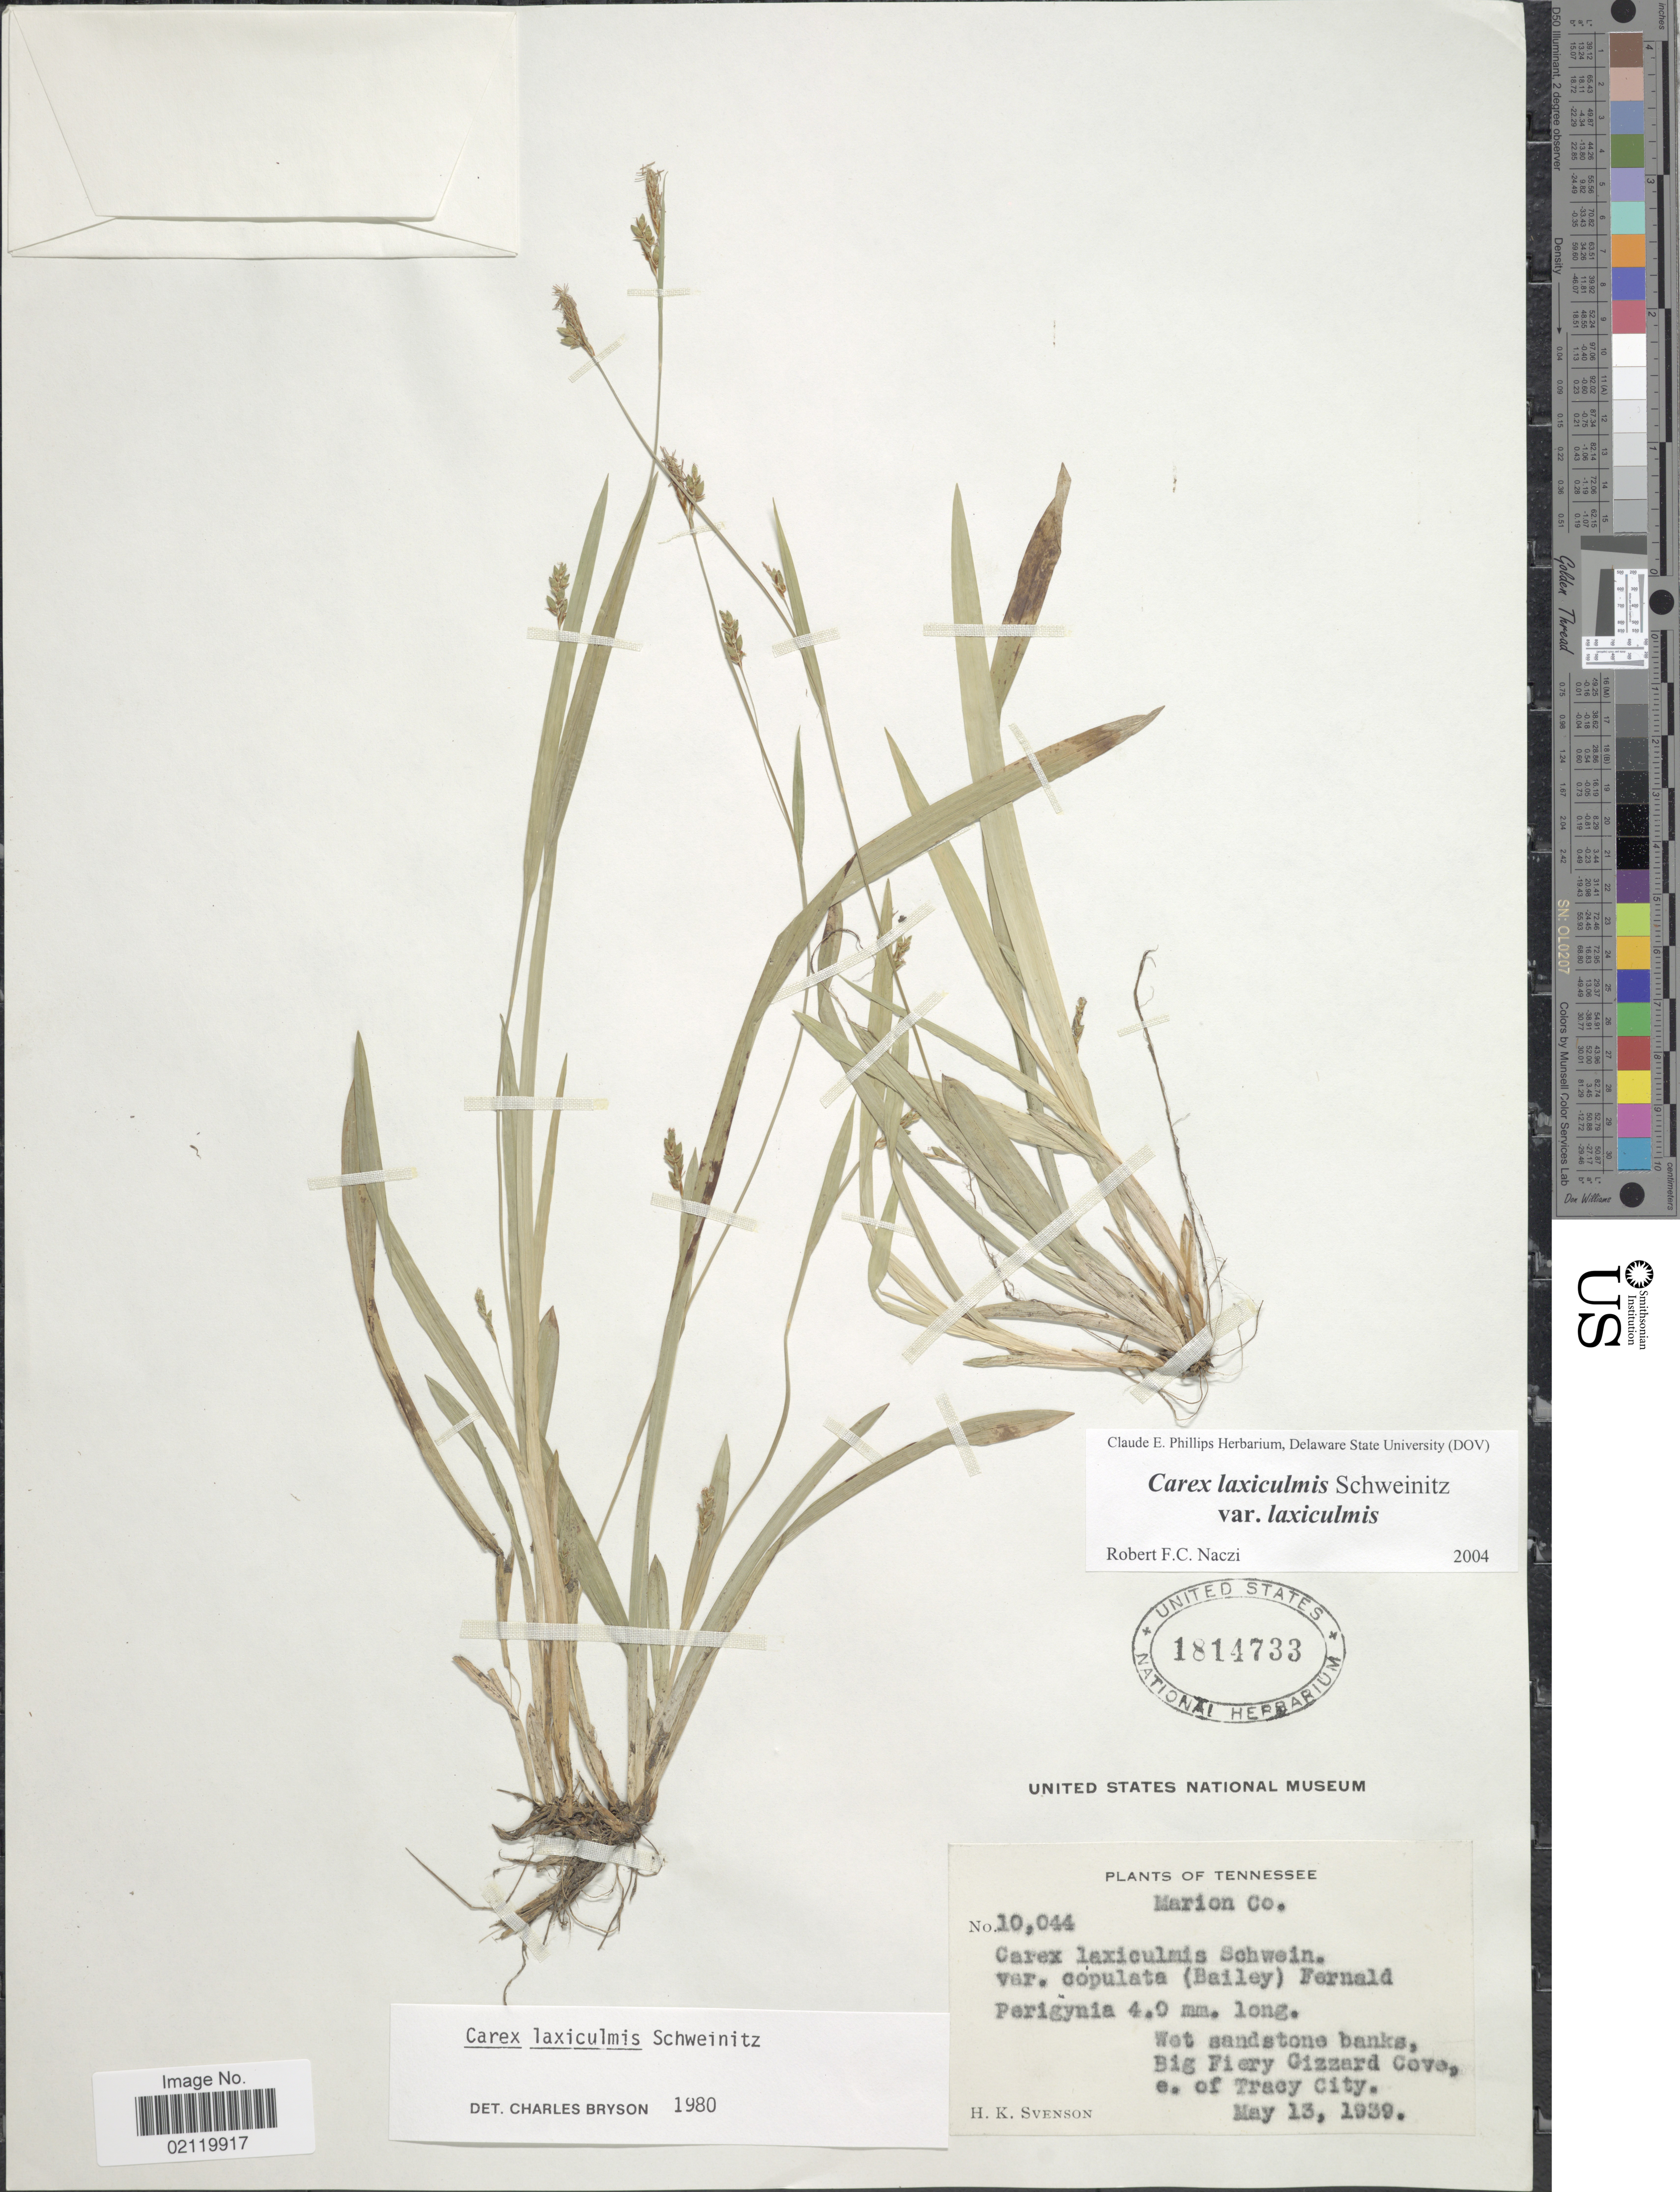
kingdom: Plantae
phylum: Tracheophyta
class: Liliopsida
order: Poales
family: Cyperaceae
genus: Carex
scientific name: Carex laxiculmis var. laxiculmis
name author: Schwein.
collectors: H. K. Svenson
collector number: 10044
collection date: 1939-05-13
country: United States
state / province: Tennessee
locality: Marion Co. Big Fiery Gizzard Cove, e. of Tracy City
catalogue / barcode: US 1814733